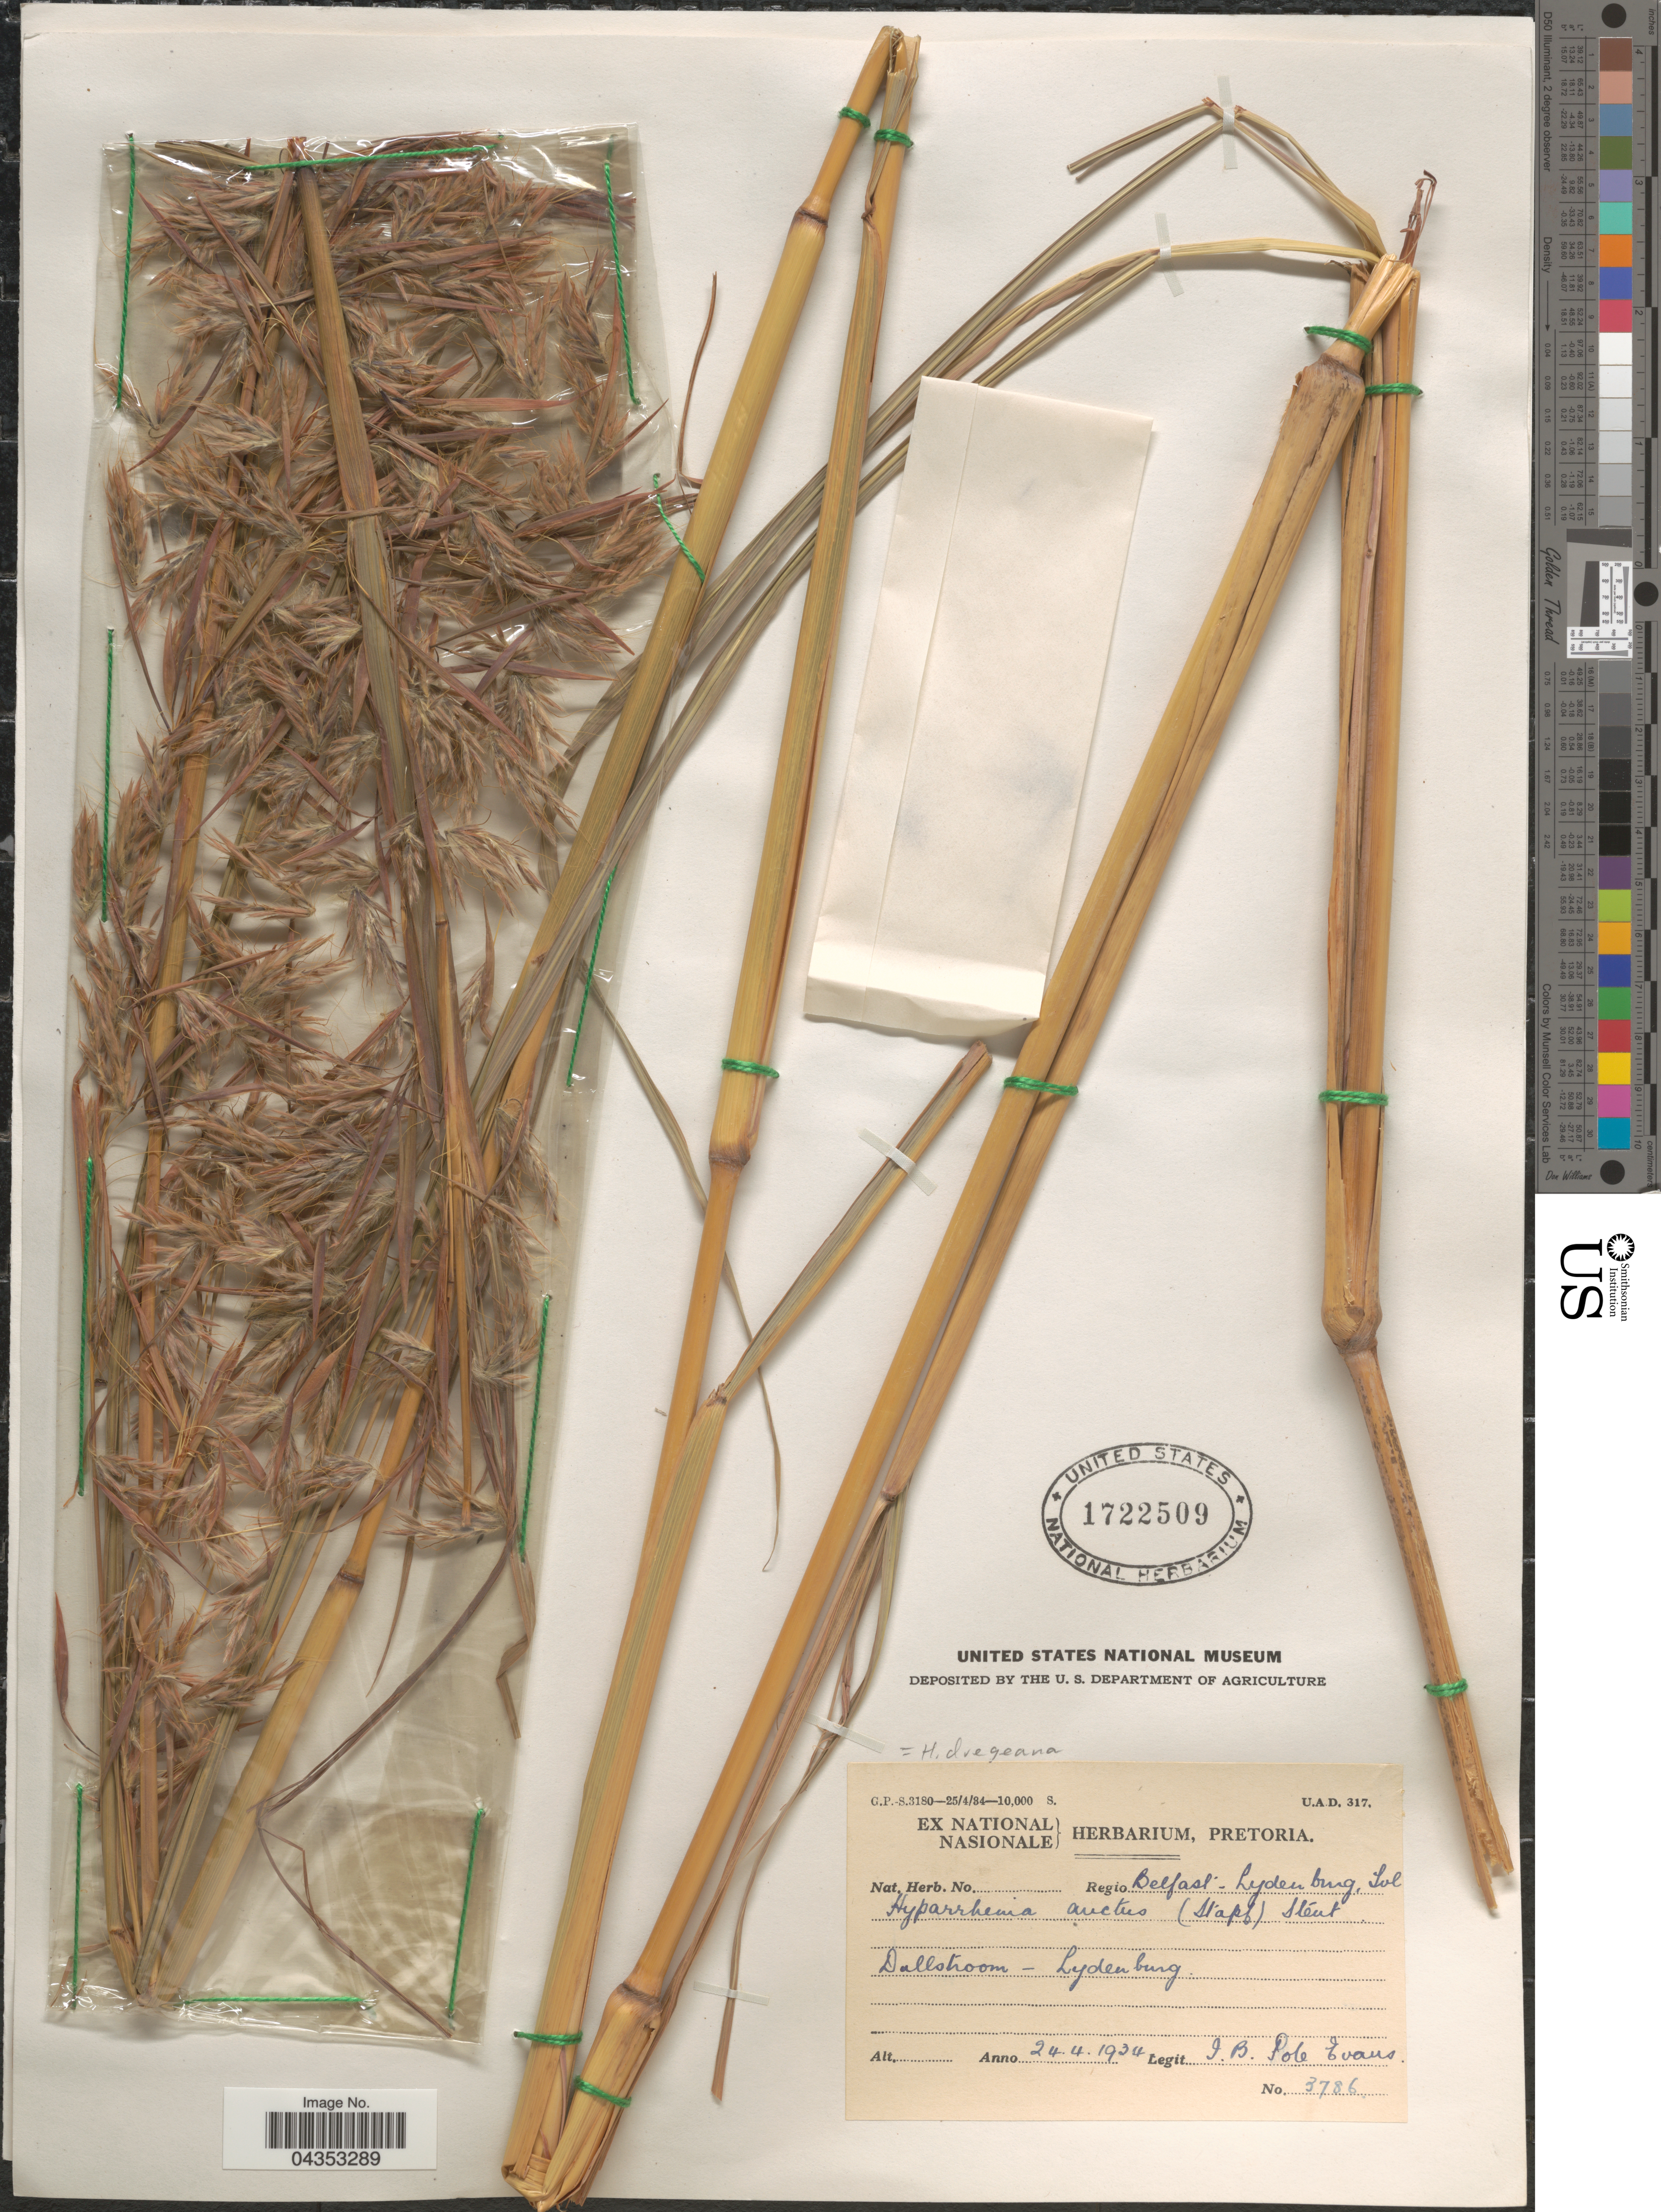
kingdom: Plantae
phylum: Tracheophyta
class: Liliopsida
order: Poales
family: Poaceae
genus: Hyparrhenia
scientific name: Hyparrhenia dregeana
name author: (Nees) Stapf ex Stent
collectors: I. B. Pole-Evans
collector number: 3786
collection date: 1934-04-24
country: South Africa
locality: Regio Belfast - Lydenburg, Tvl. Dallstroom - Lydenburg.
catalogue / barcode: US 1722509